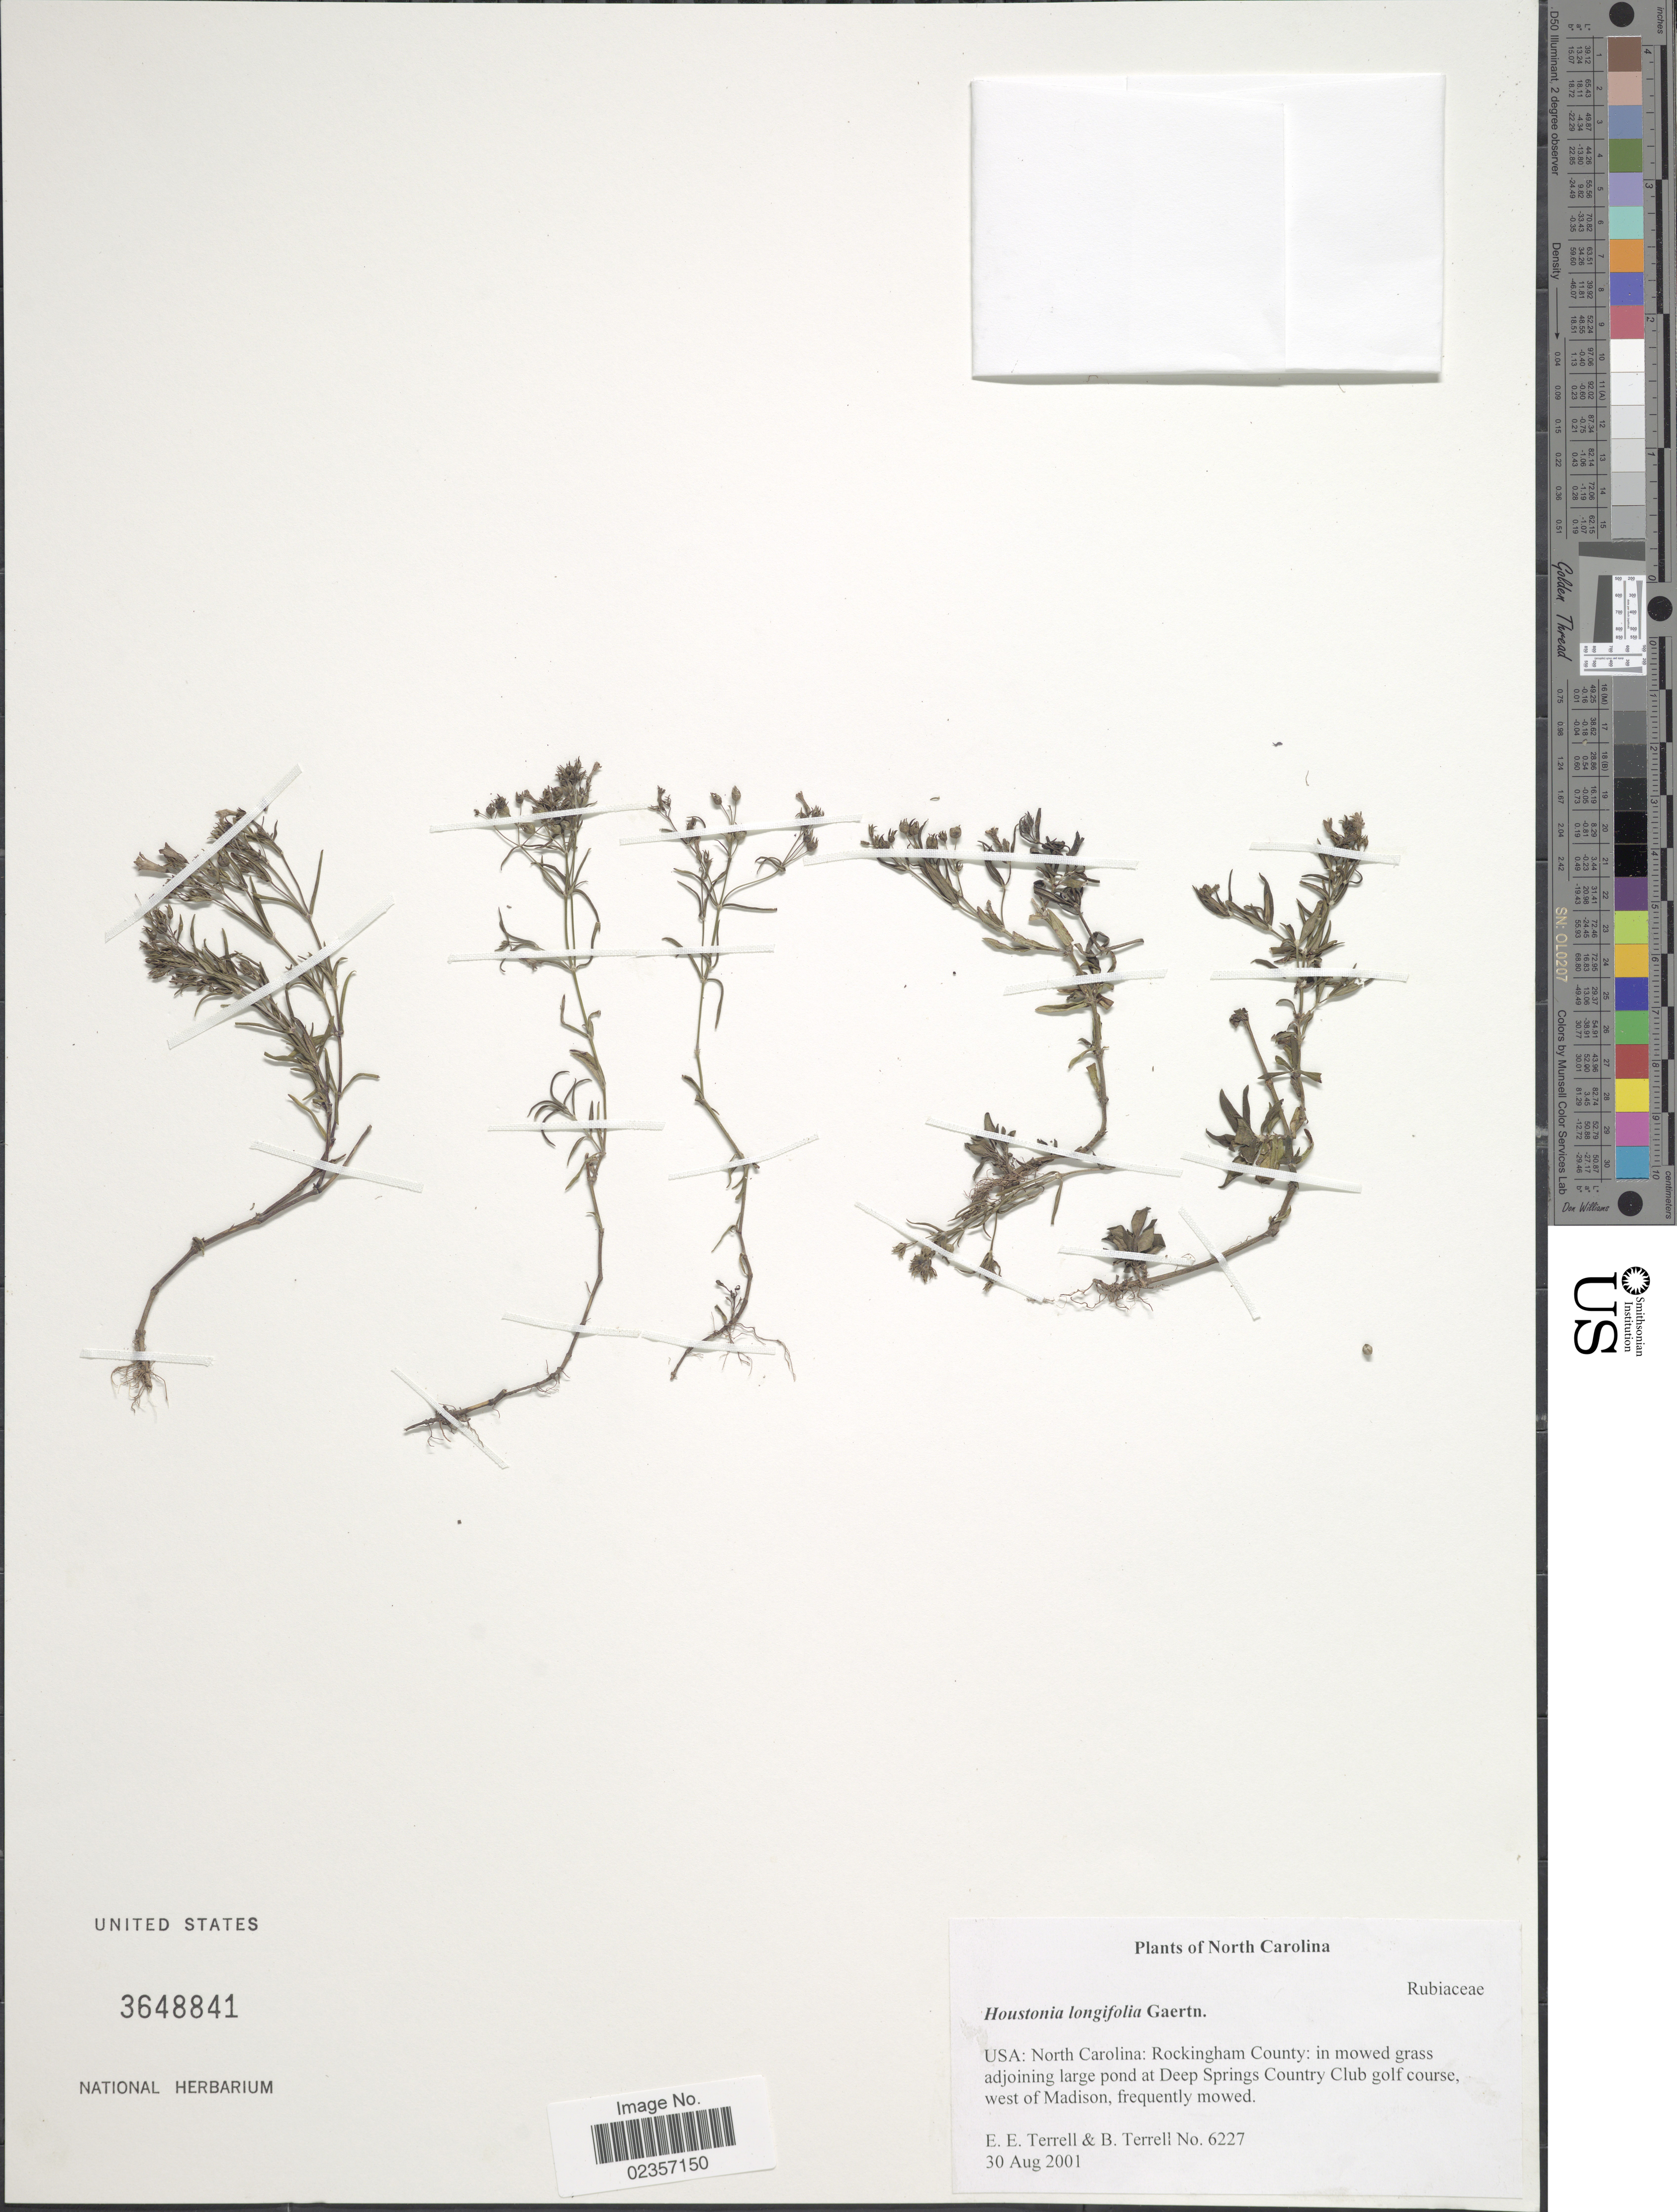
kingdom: Plantae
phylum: Tracheophyta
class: Magnoliopsida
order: Gentianales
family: Rubiaceae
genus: Houstonia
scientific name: Houstonia longifolia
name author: Gaertn.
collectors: E. E. Terrell & B. Terrell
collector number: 6227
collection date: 2001-08-30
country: United States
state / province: North Carolina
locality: Rockingham County: on mowed grass adjoining large pond at Deep Springs Country Club golf course, west of Madison, frequently mowed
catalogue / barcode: US 3648841